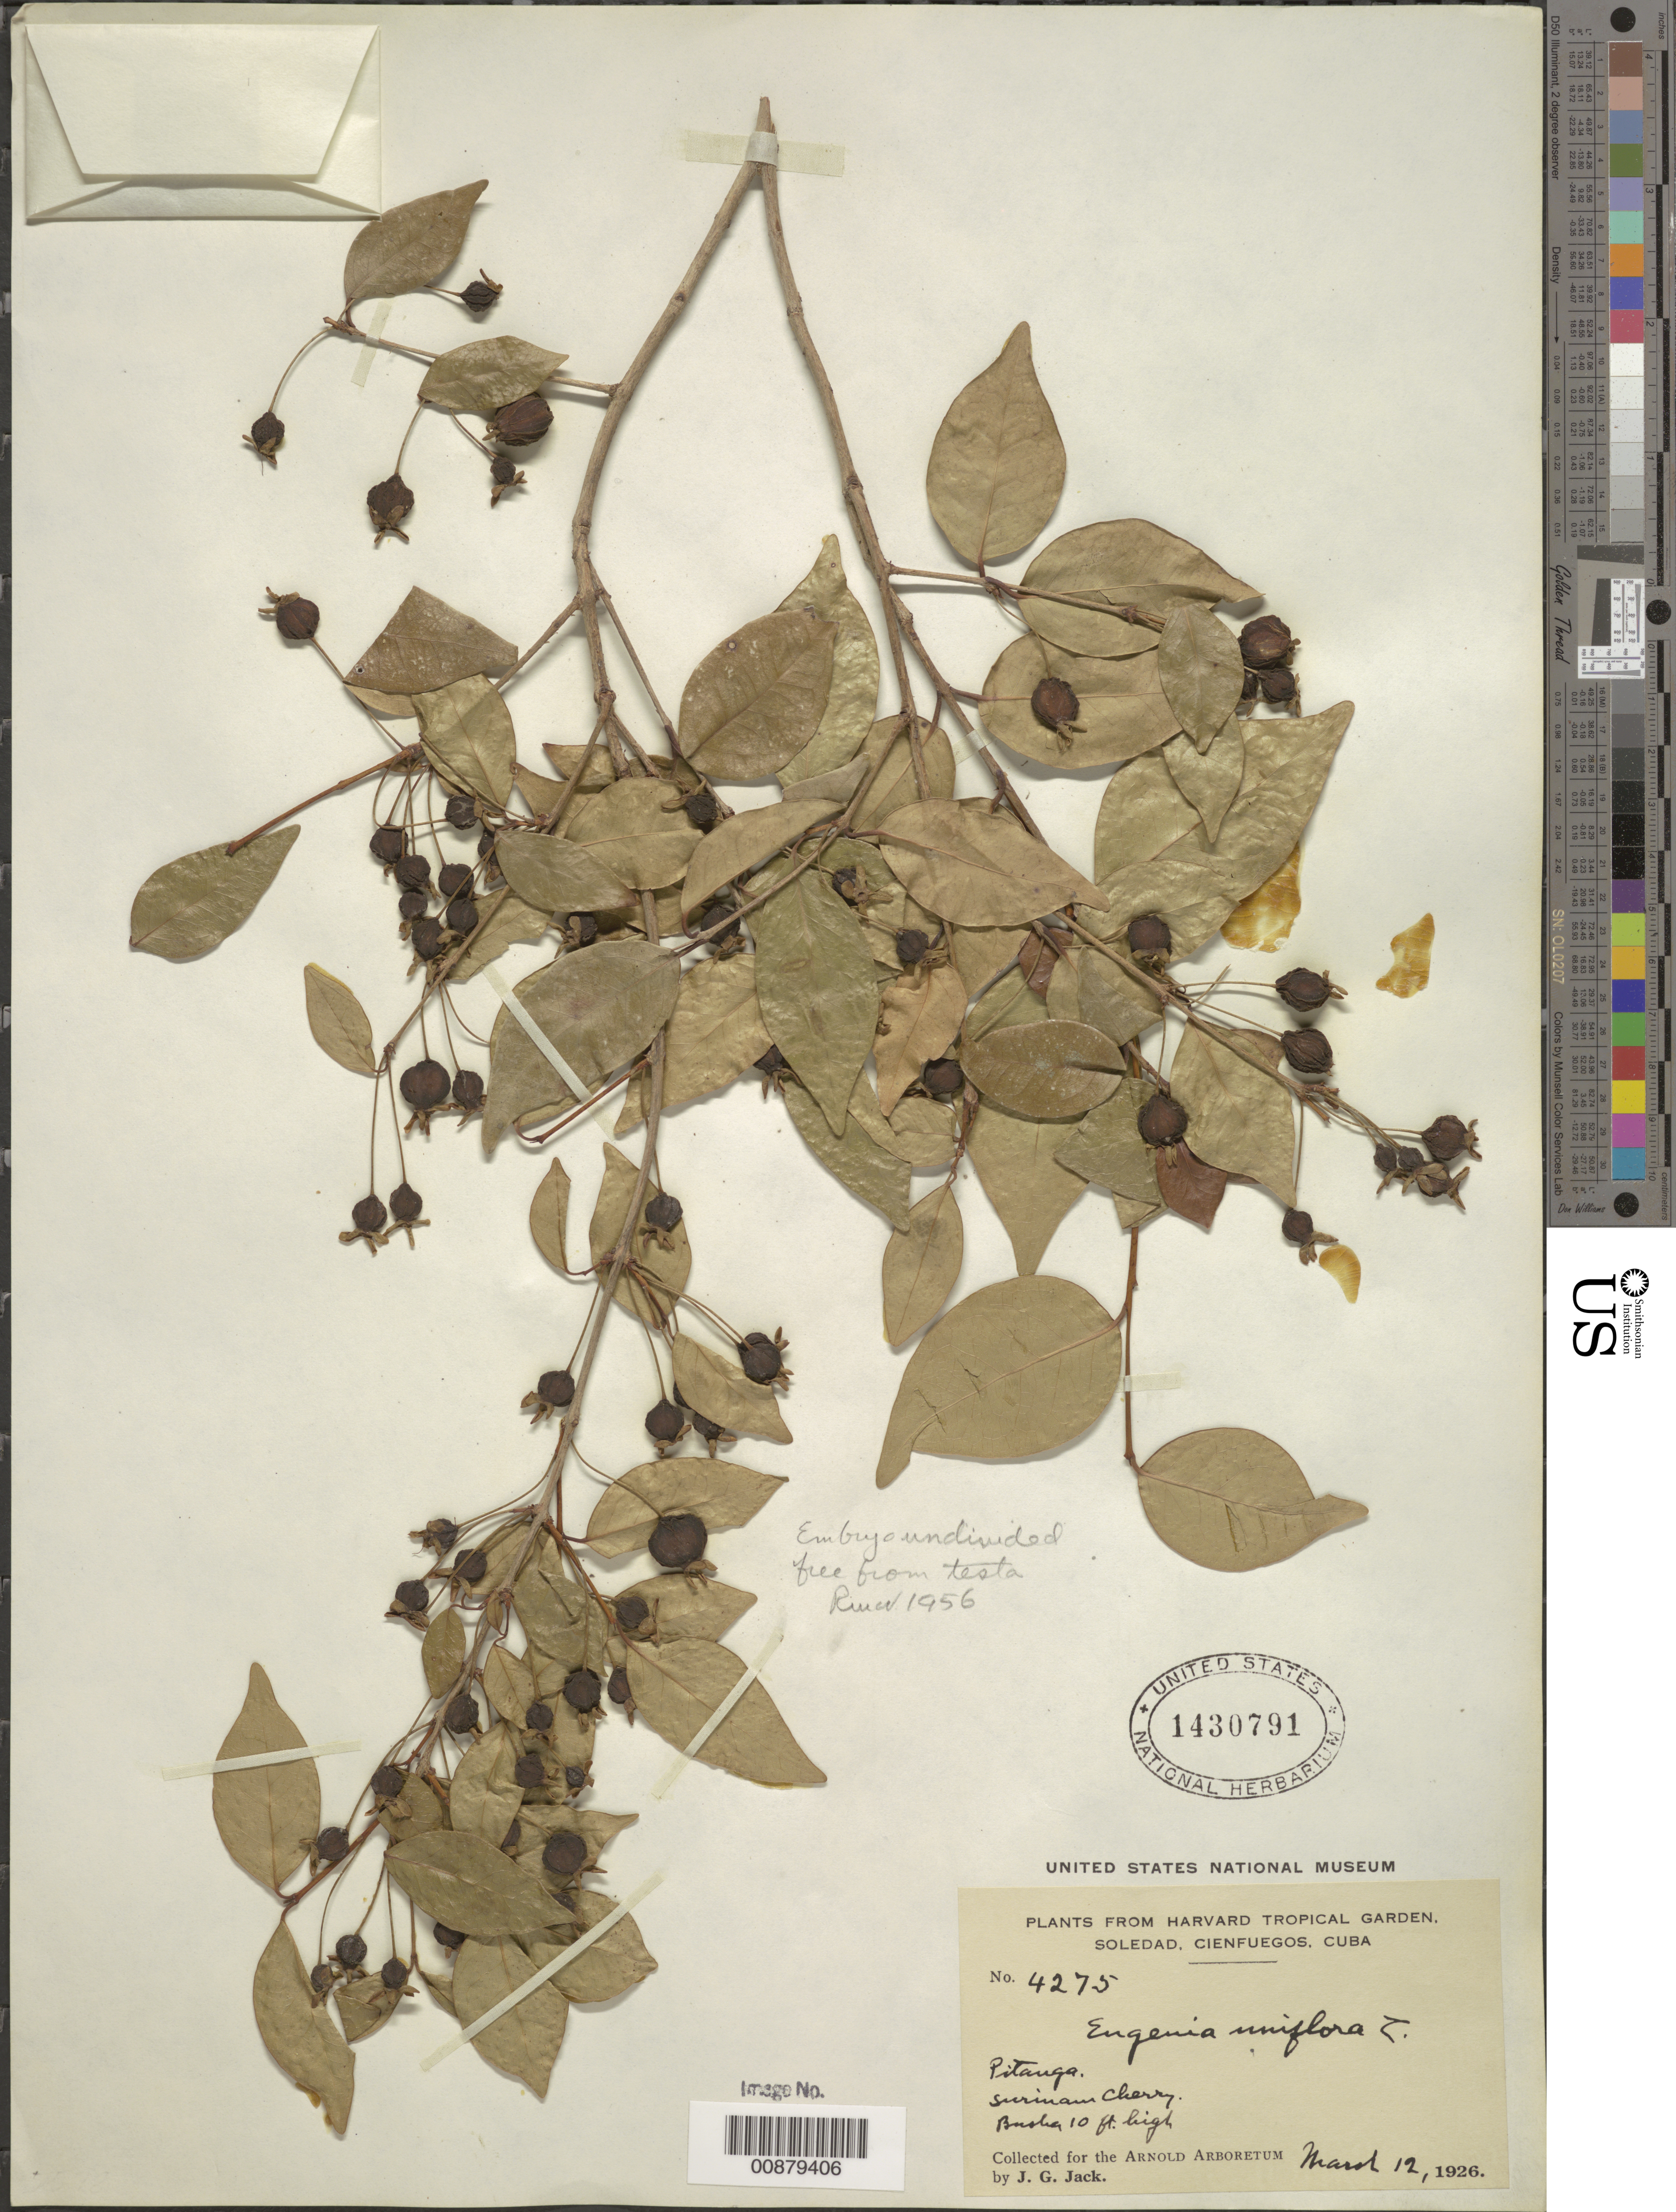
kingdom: Plantae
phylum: Tracheophyta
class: Magnoliopsida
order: Myrtales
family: Myrtaceae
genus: Eugenia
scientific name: Eugenia uniflora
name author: L.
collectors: J. G. Jack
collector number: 4275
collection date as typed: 12 Mar 1926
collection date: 1926-03-12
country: Cuba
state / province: Cienfuegos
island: Cuba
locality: Soledad, Cienfuegos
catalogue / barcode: US 1430791